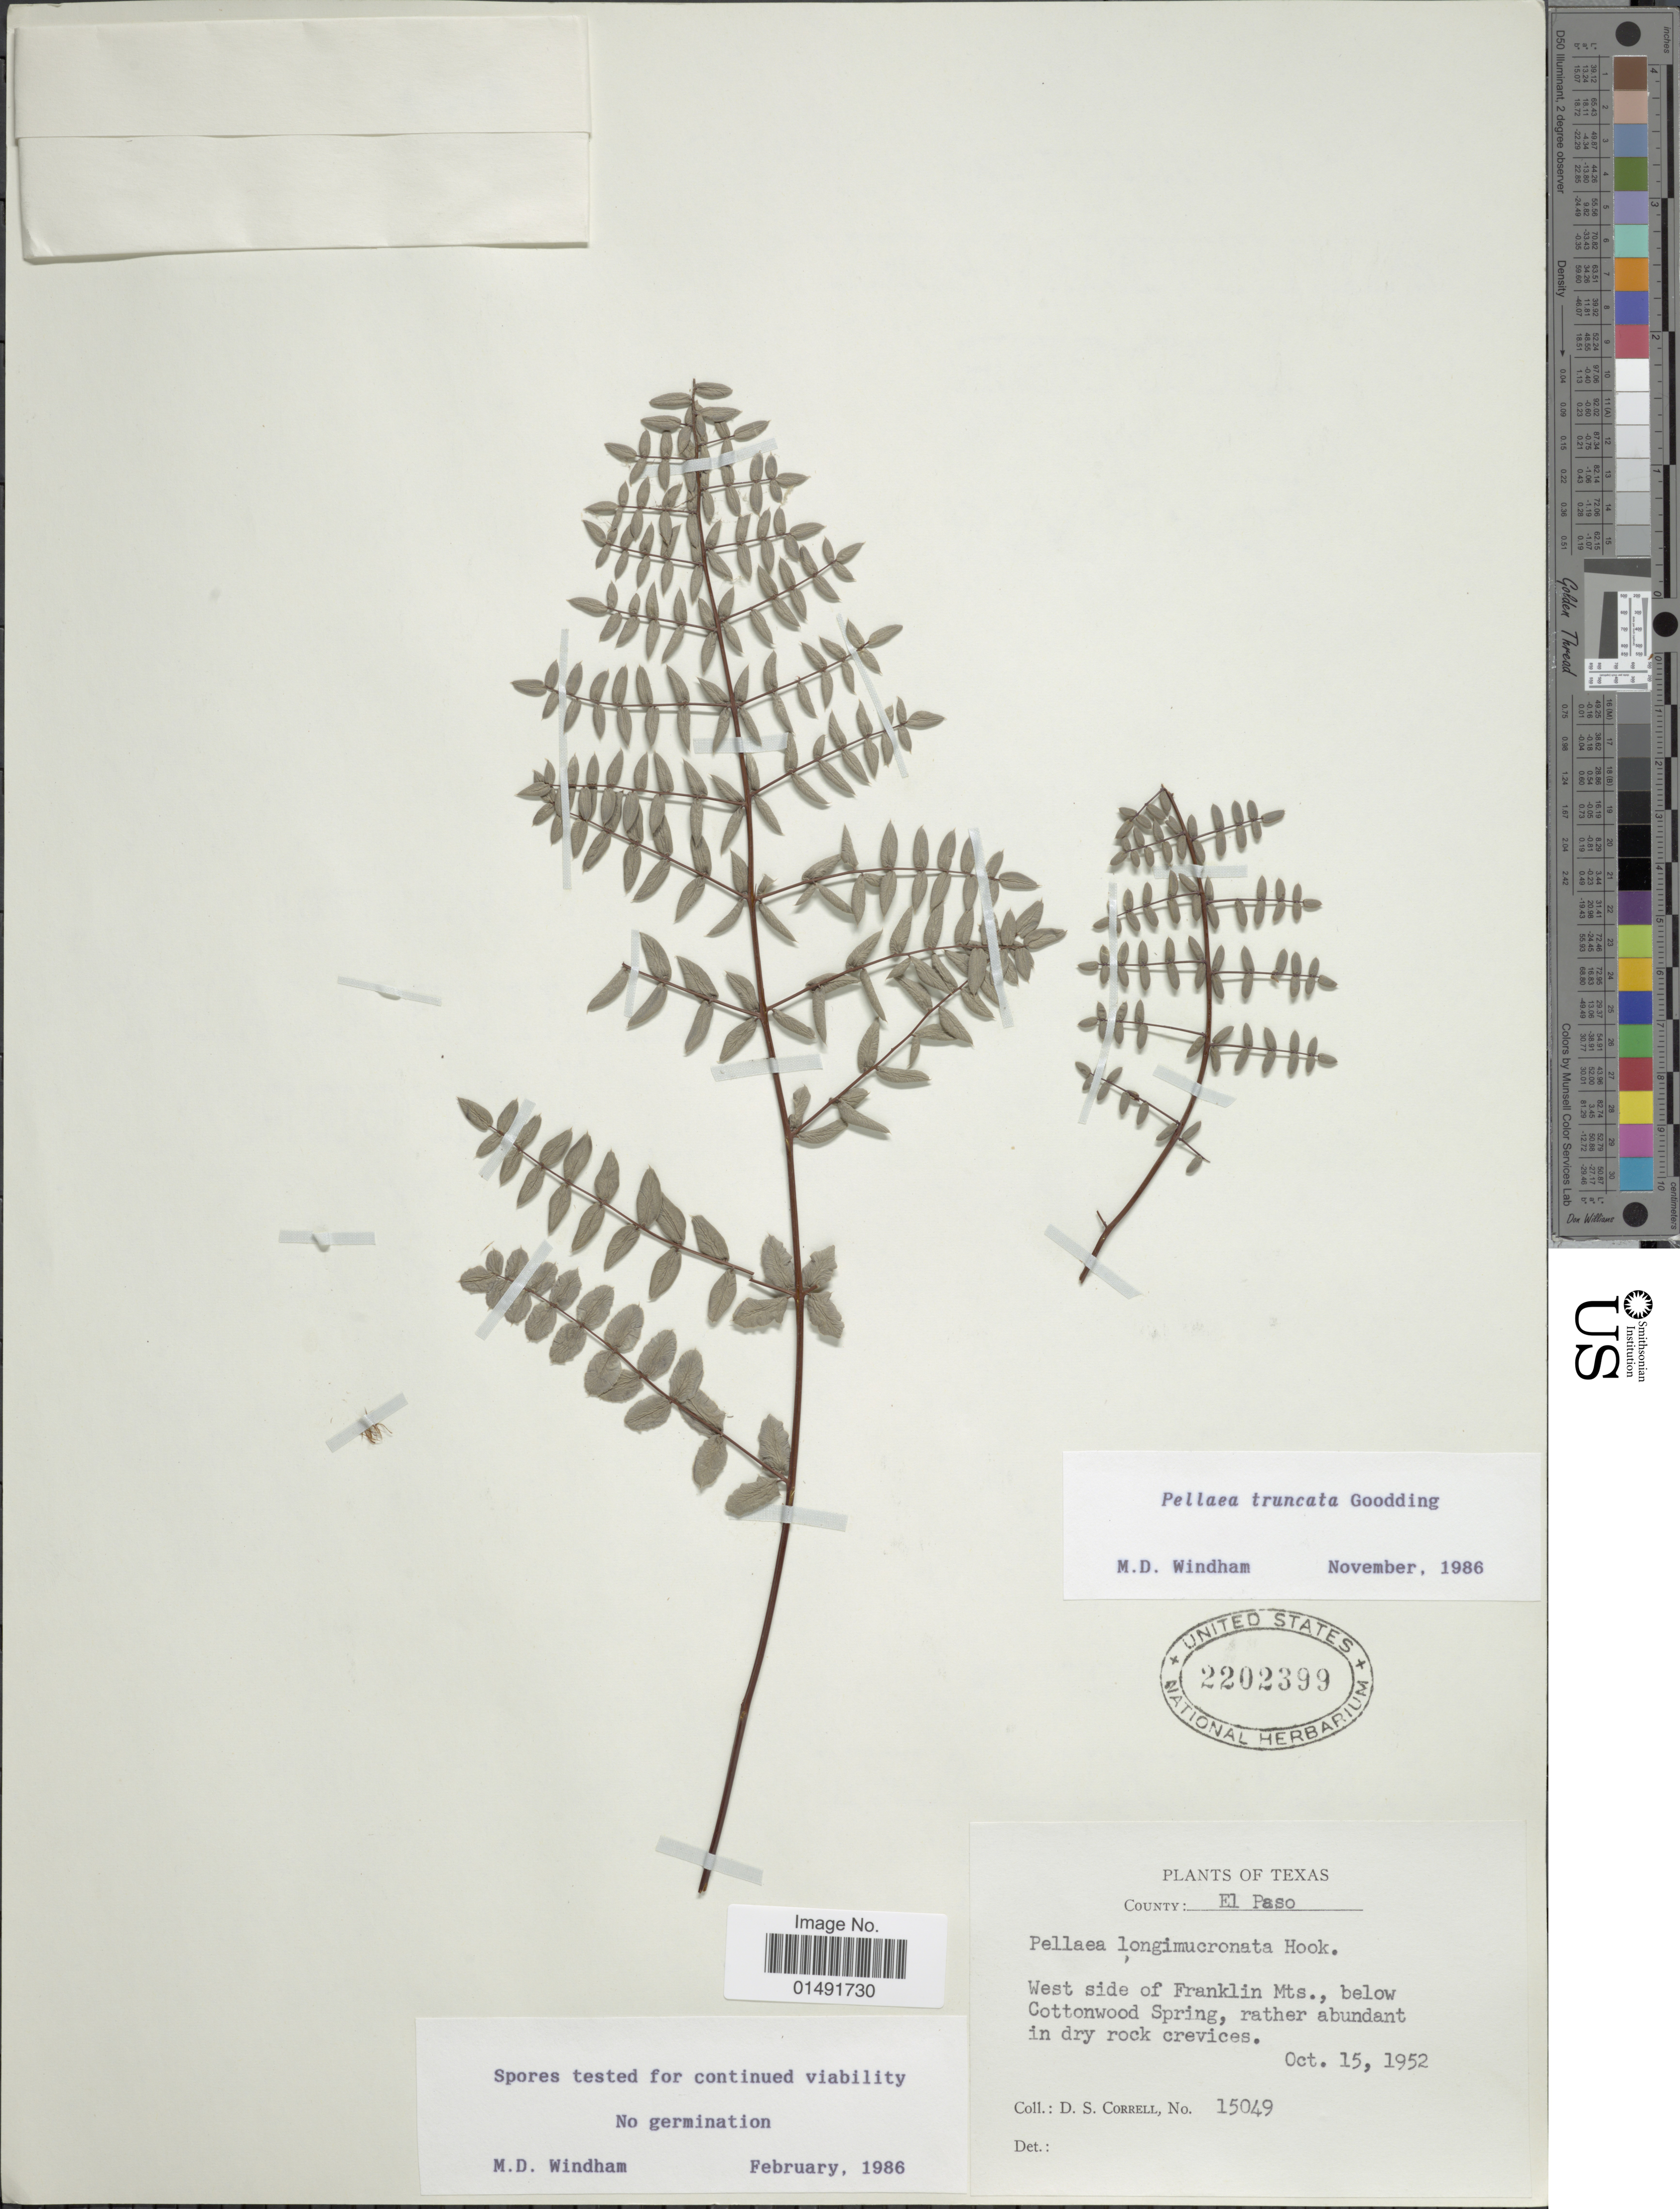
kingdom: Plantae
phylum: Tracheophyta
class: Polypodiopsida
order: Polypodiales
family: Pteridaceae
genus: Pellaea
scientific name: Pellaea truncata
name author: Goodd.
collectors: D. S. Correll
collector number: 15049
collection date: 1952-10-15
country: United States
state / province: Texas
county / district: El Paso County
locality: West side of Franklin Mts., below Cottonwood Spring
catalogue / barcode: US 2202399